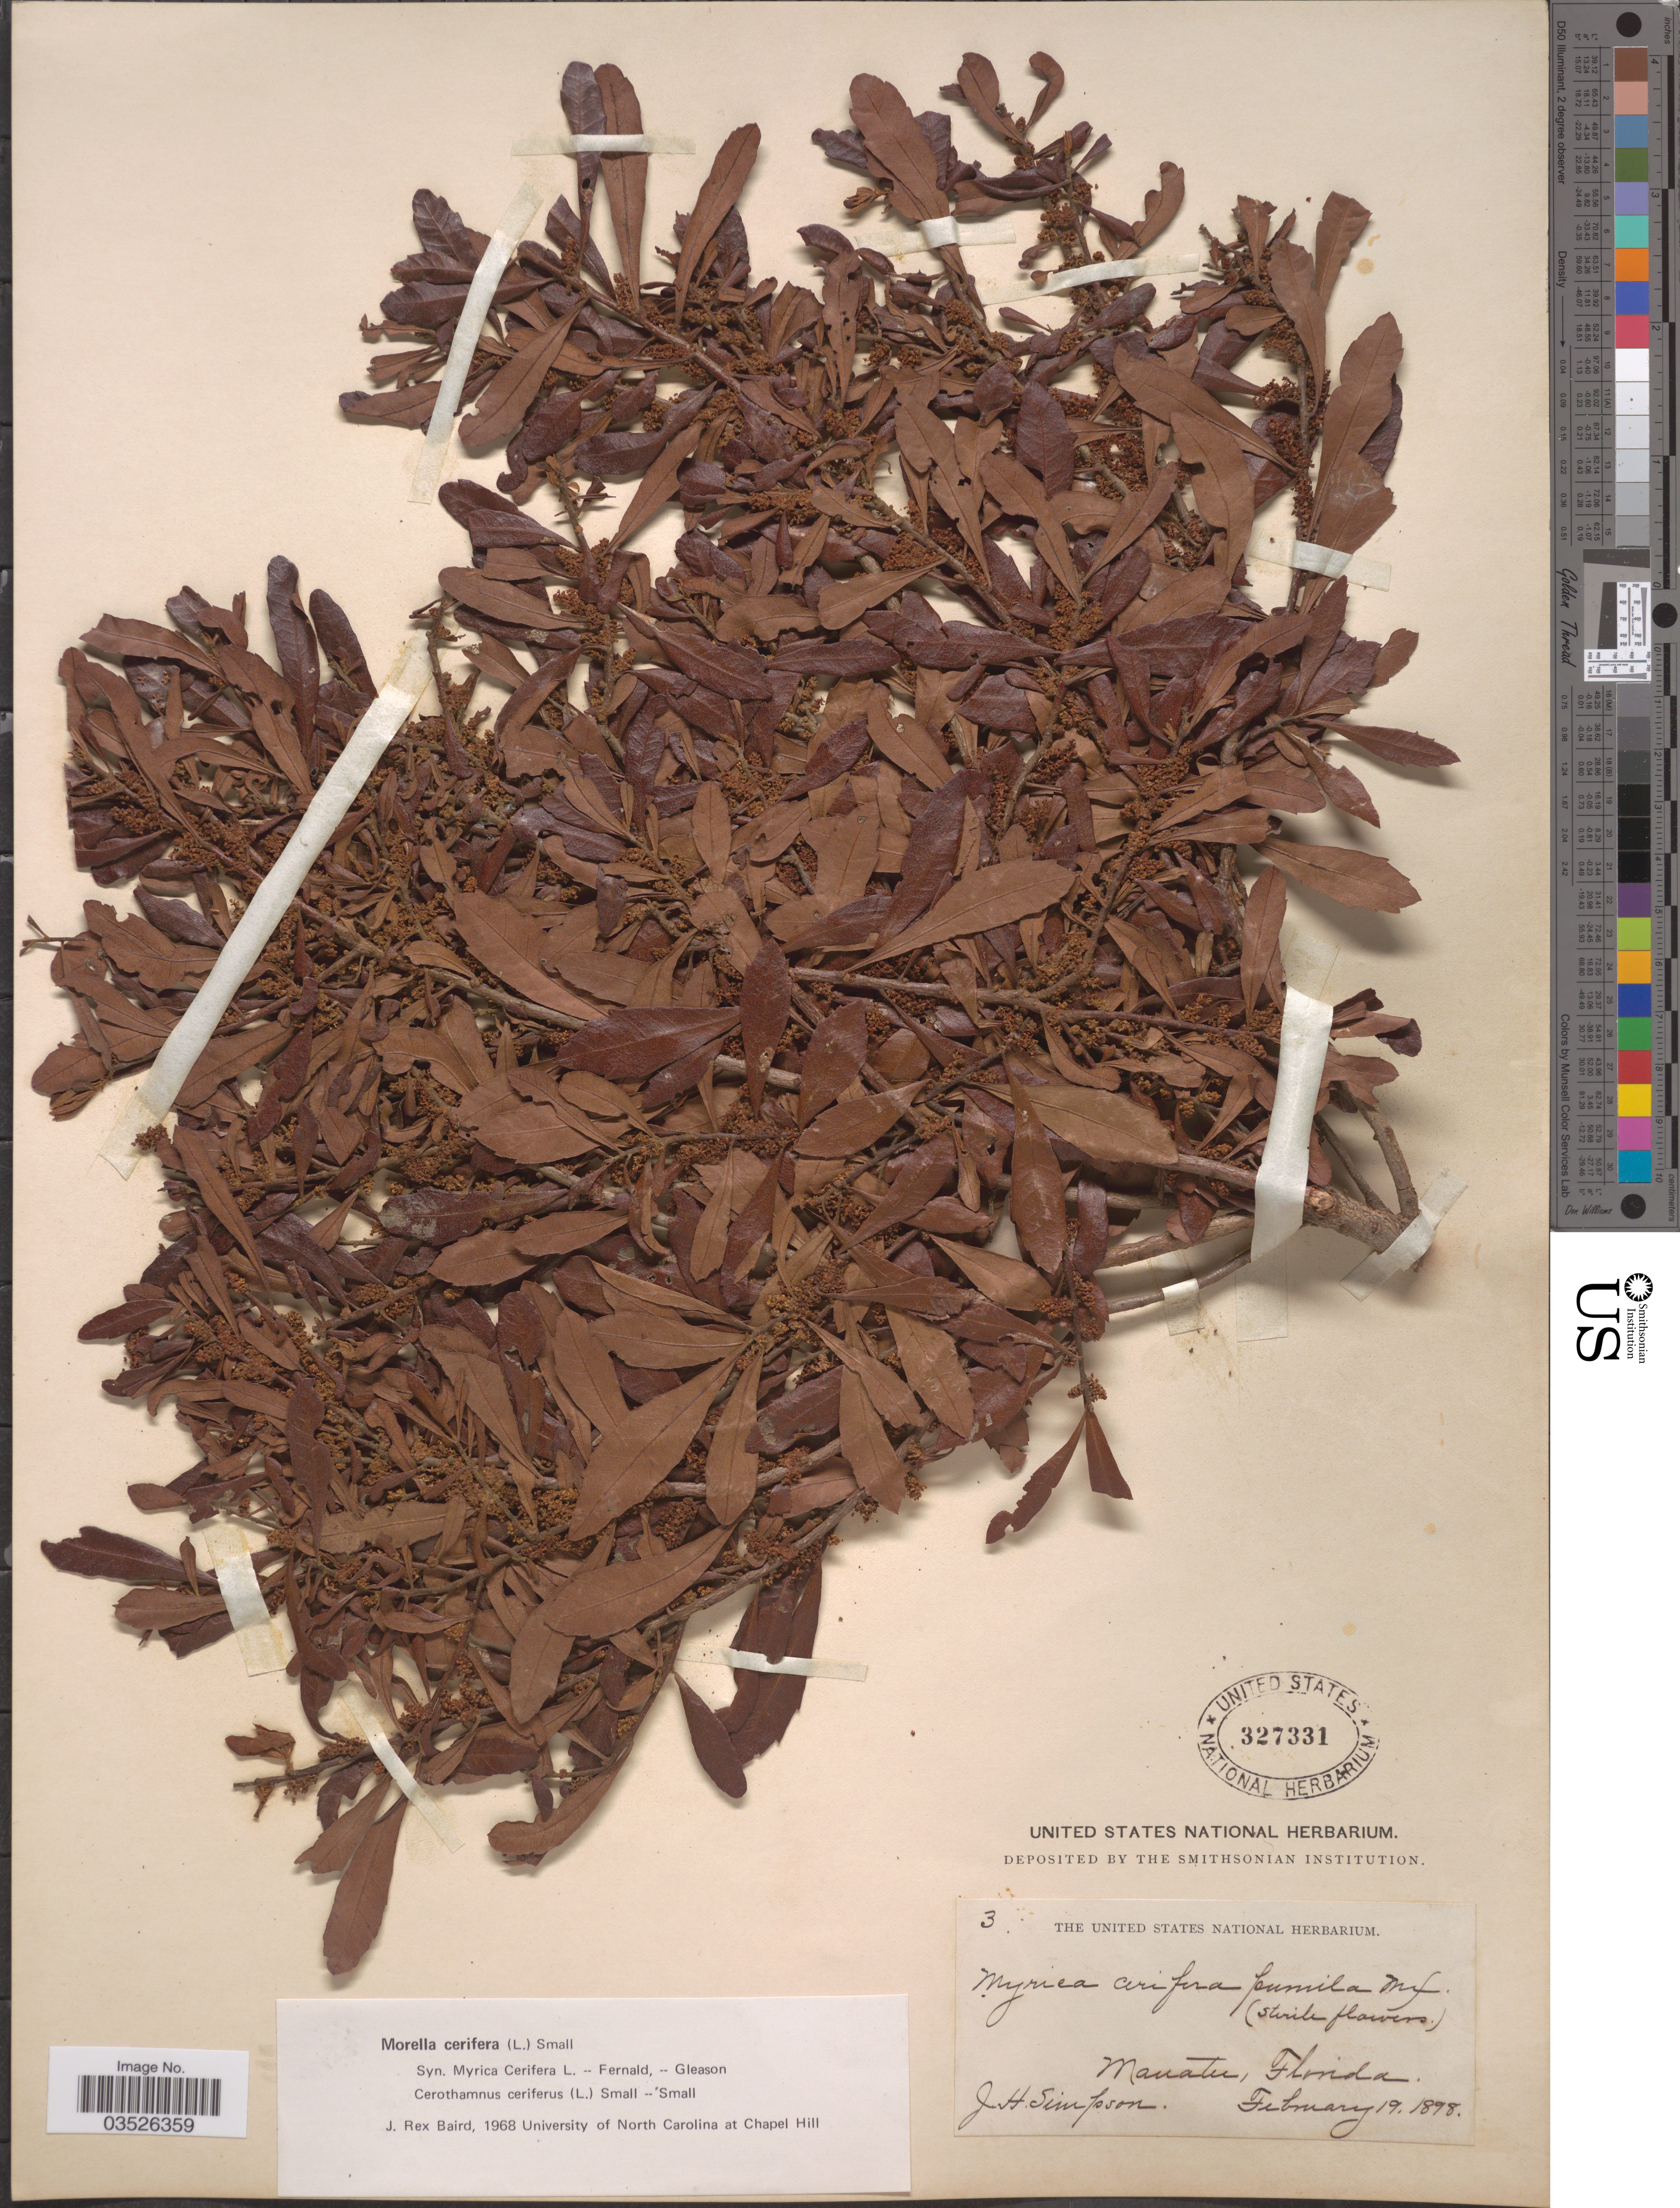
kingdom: Plantae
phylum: Tracheophyta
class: Magnoliopsida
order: Fagales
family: Myricaceae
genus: Morella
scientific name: Morella pumila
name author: (Michx.) Small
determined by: Strong, Mark T., (BOT), Smithsonian Institution - National Museum of Natural History (UNITED STATES)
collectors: J. H. Simpson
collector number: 3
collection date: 1898-02-19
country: United States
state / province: Florida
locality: Manatee.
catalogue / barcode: US 327331